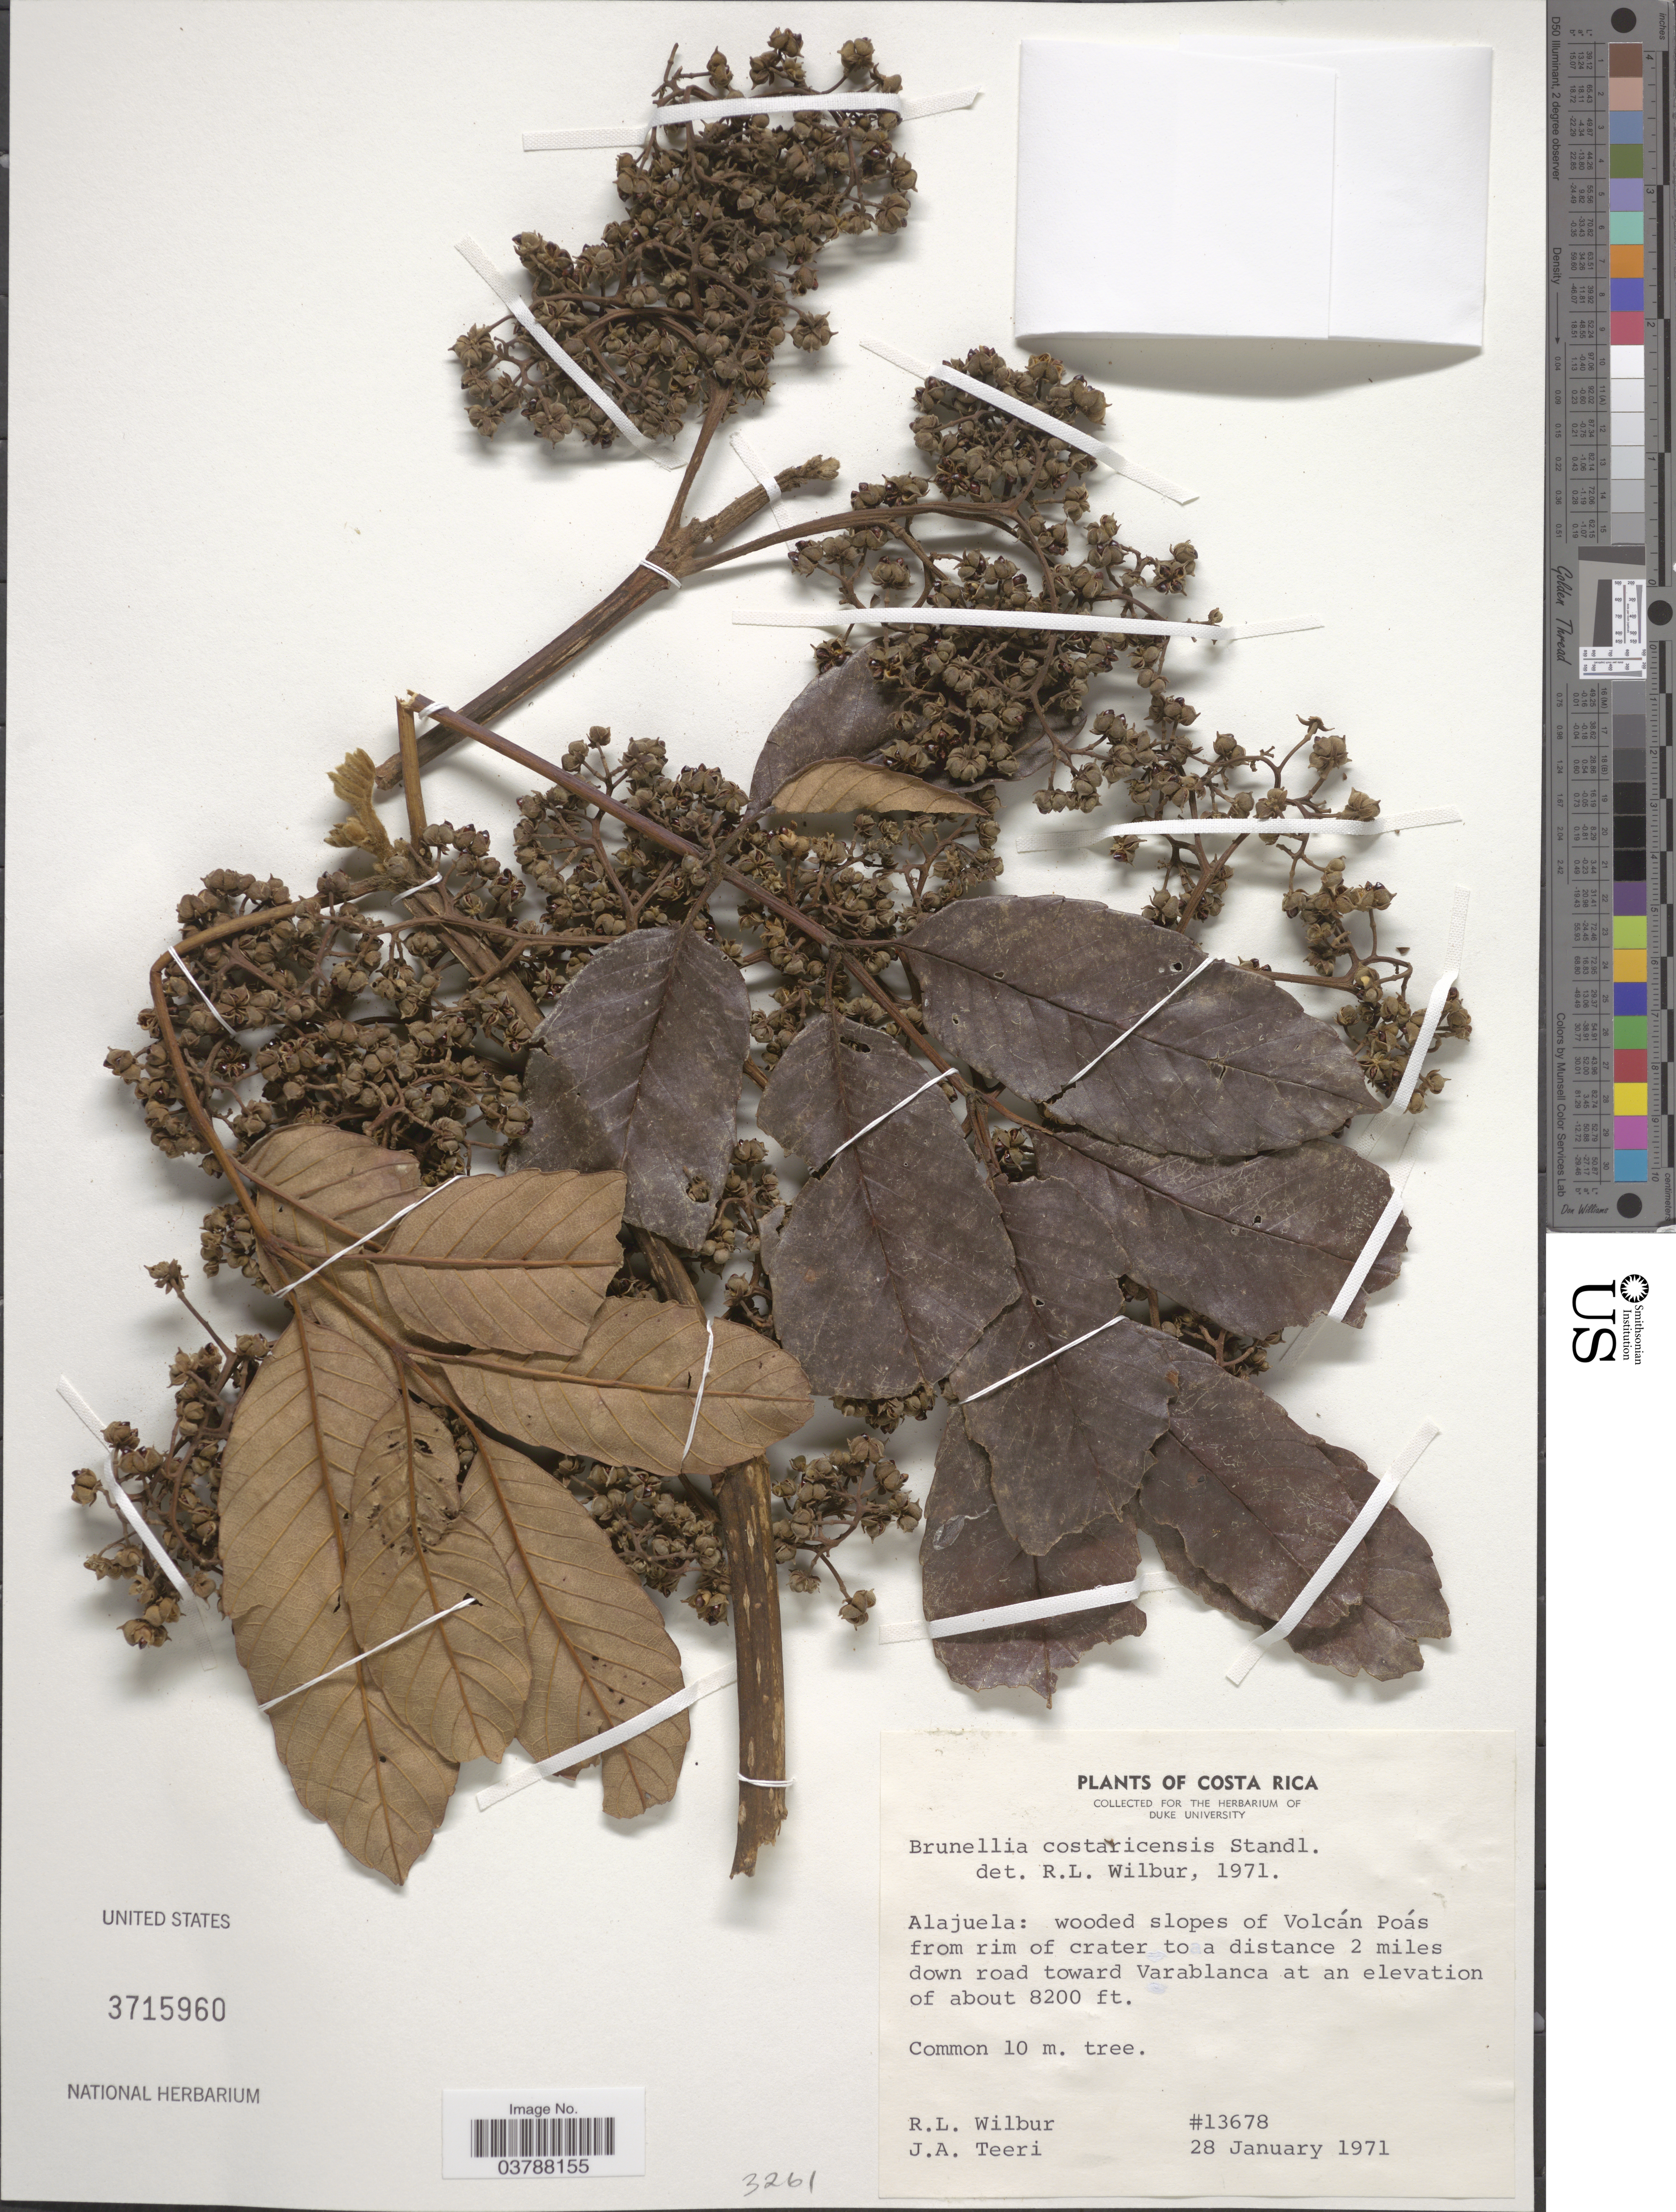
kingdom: Plantae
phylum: Tracheophyta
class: Magnoliopsida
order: Oxalidales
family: Brunelliaceae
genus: Brunellia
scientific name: Brunellia costaricensis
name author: Standl.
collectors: R. L. Wilbur & J. Teeri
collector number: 13678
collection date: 1971-01-28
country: Costa Rica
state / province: Alajuela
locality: Wooded slopes of Volcán Poás from rim of crater to a distance 2 miles down road toward Varablanca.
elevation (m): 2499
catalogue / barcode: US 3715960